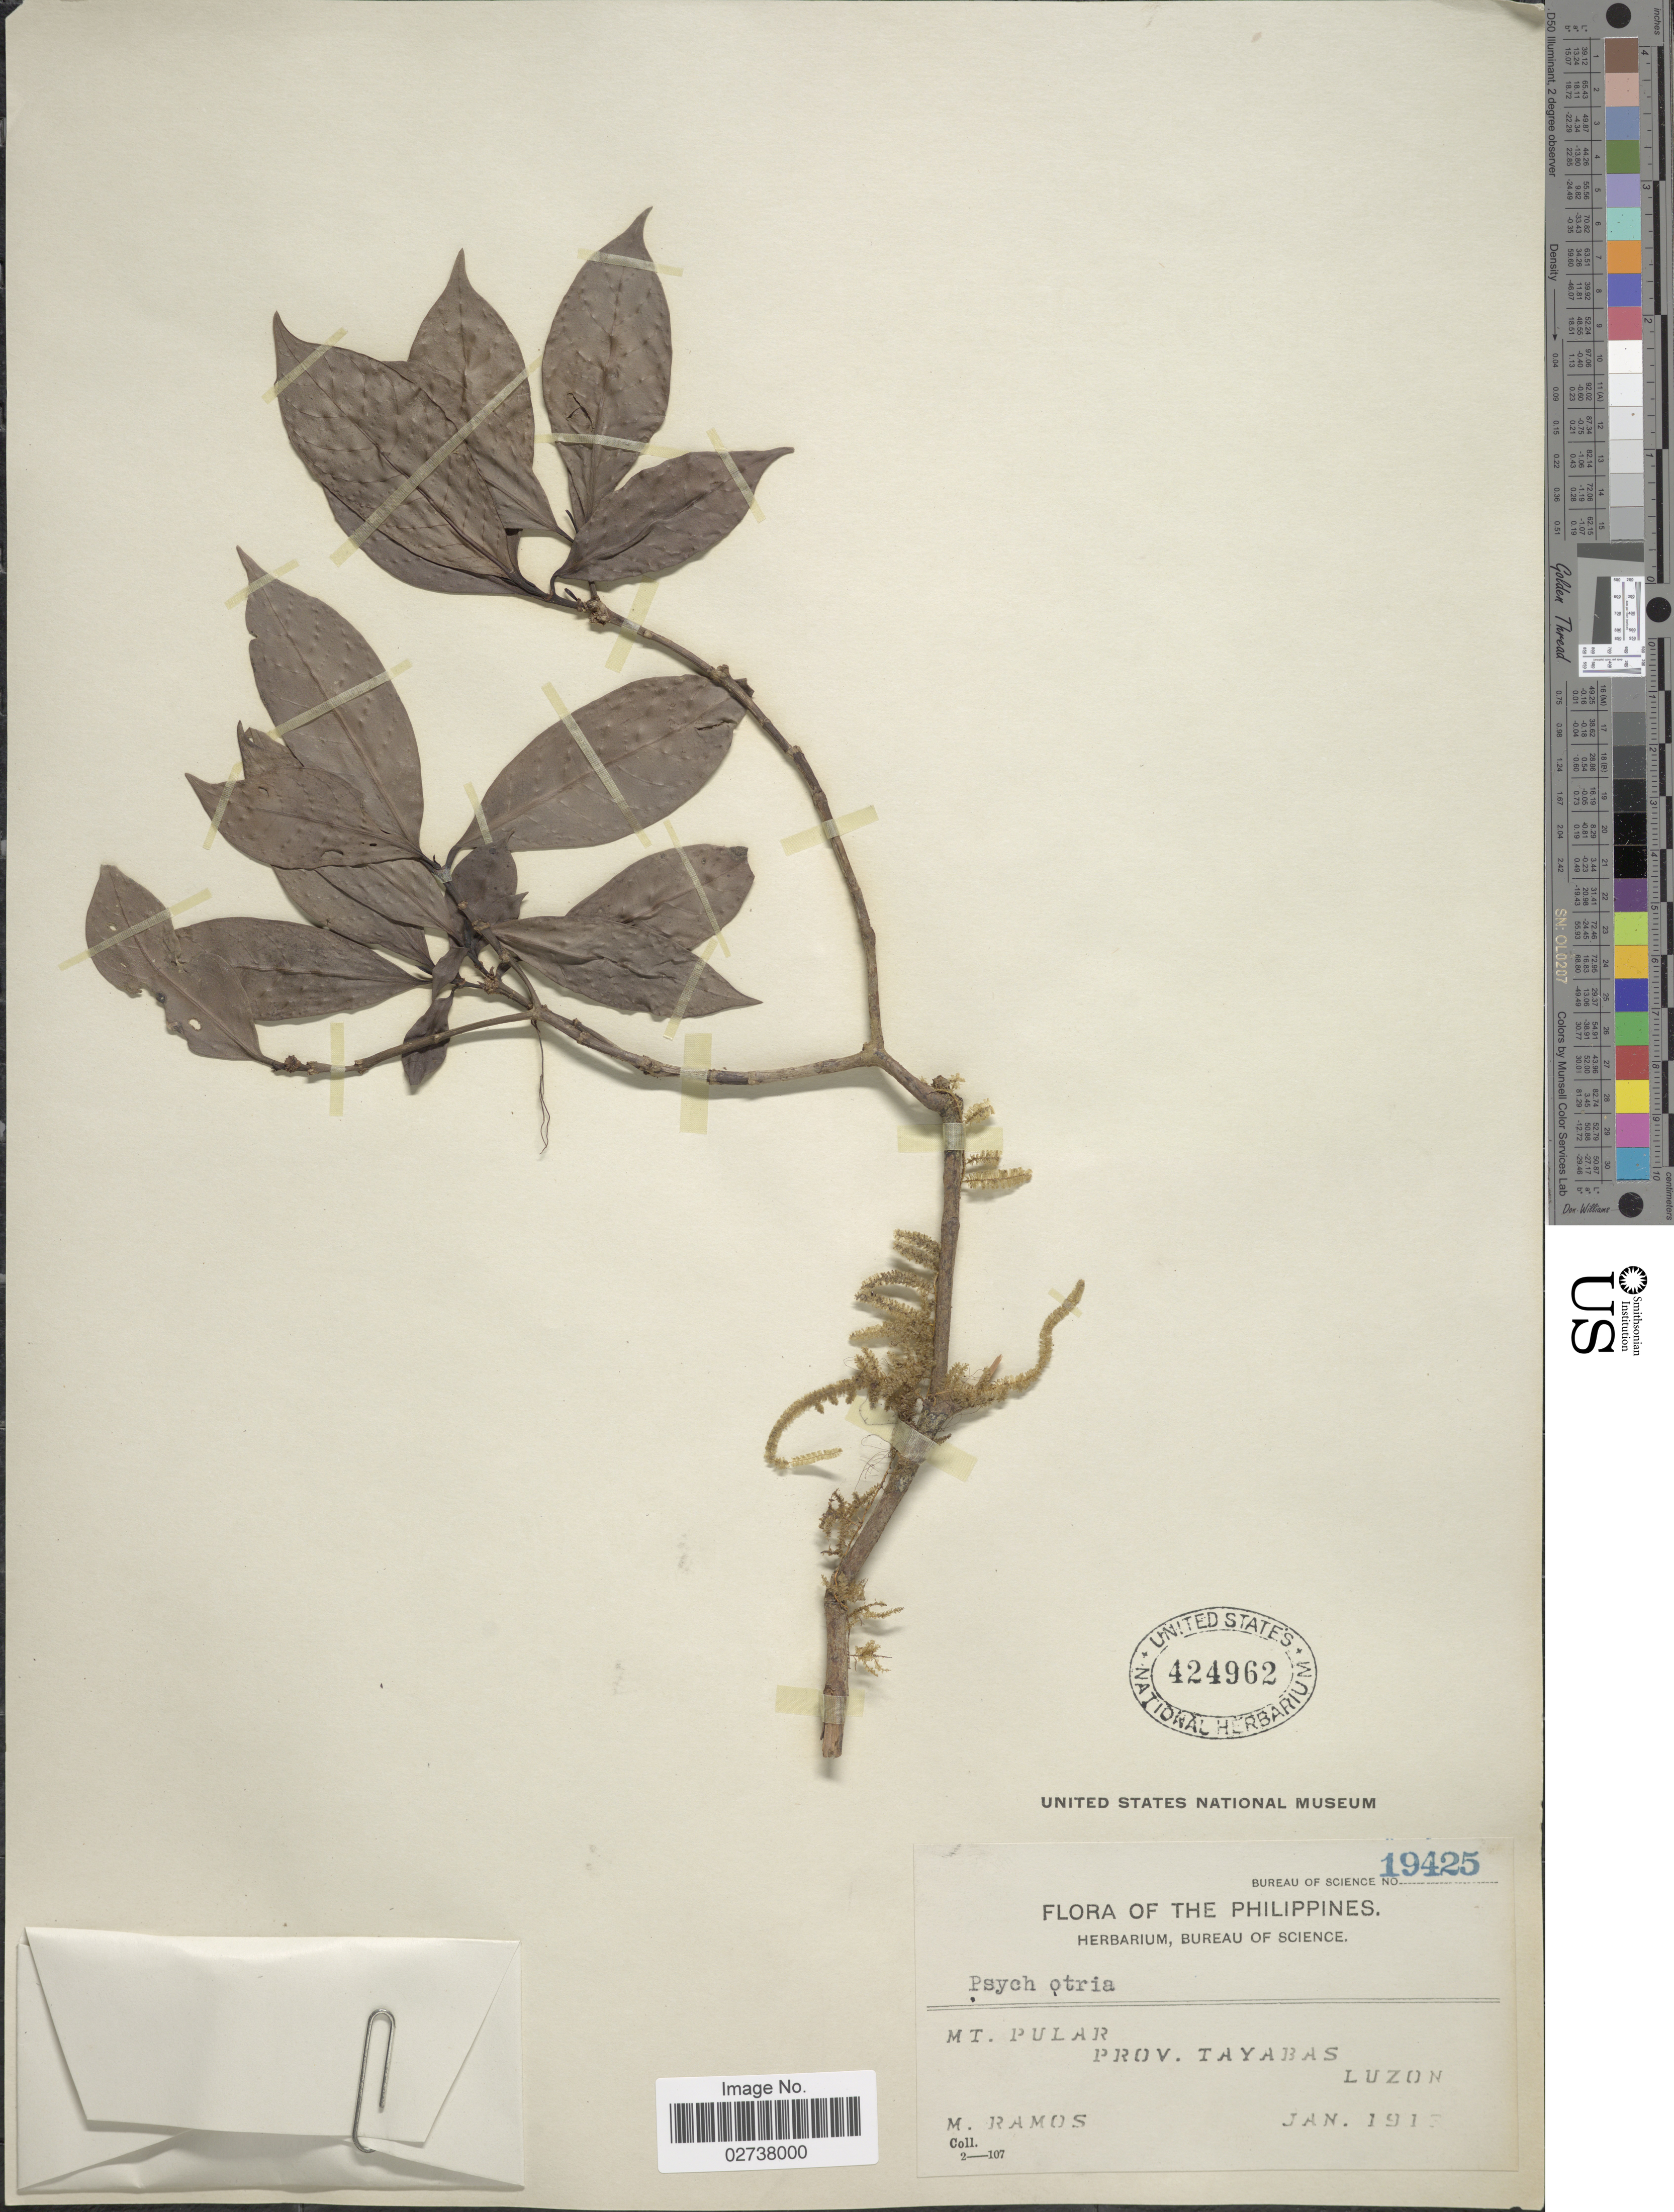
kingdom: Plantae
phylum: Tracheophyta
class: Magnoliopsida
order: Gentianales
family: Rubiaceae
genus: Psychotria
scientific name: Psychotria sp.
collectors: M. Ramos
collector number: Bureau of Science 19425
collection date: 1913-01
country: Philippines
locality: Mt. Pular, Tayabas, Luzon.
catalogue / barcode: US 424962